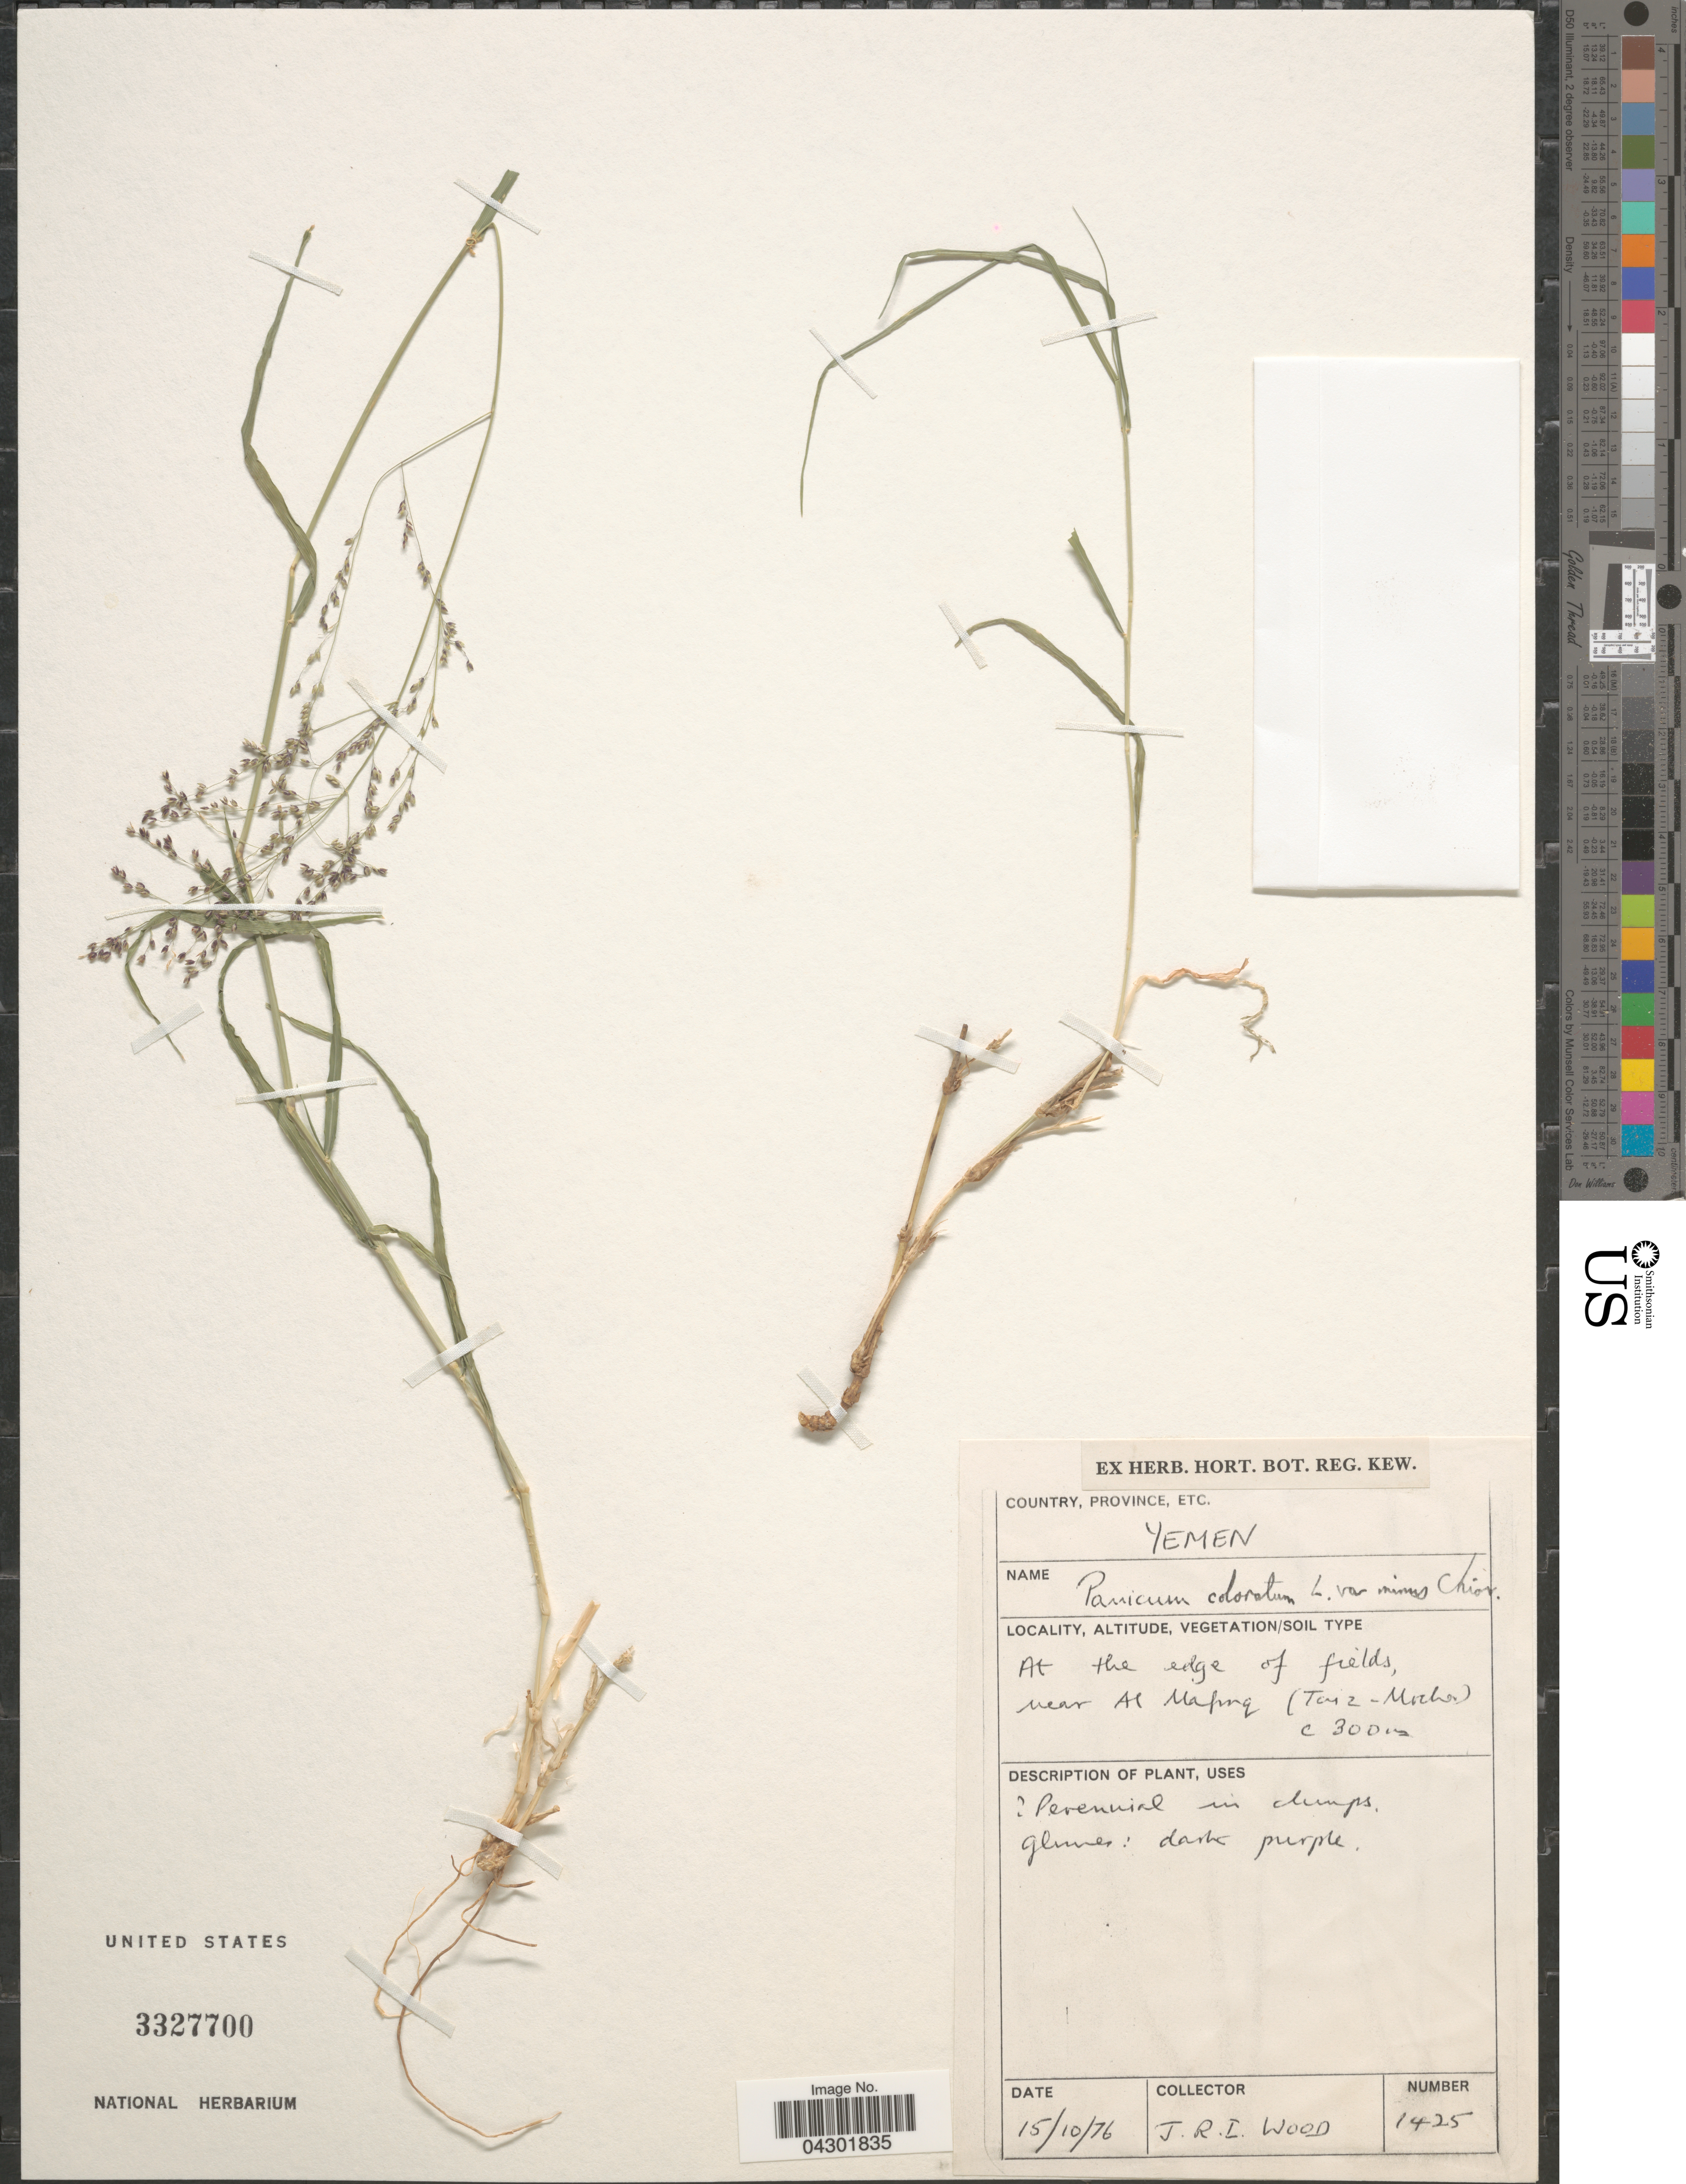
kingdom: Plantae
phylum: Tracheophyta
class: Liliopsida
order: Poales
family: Poaceae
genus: Panicum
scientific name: Panicum coloratum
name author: L.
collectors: J. R. I. Wood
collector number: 1425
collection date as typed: Transcribed d/m/y: 15/10/76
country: Yemen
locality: At the edge of fields, near Al Uafinq (Taiz-Mocho).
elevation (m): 300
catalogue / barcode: US 3327700